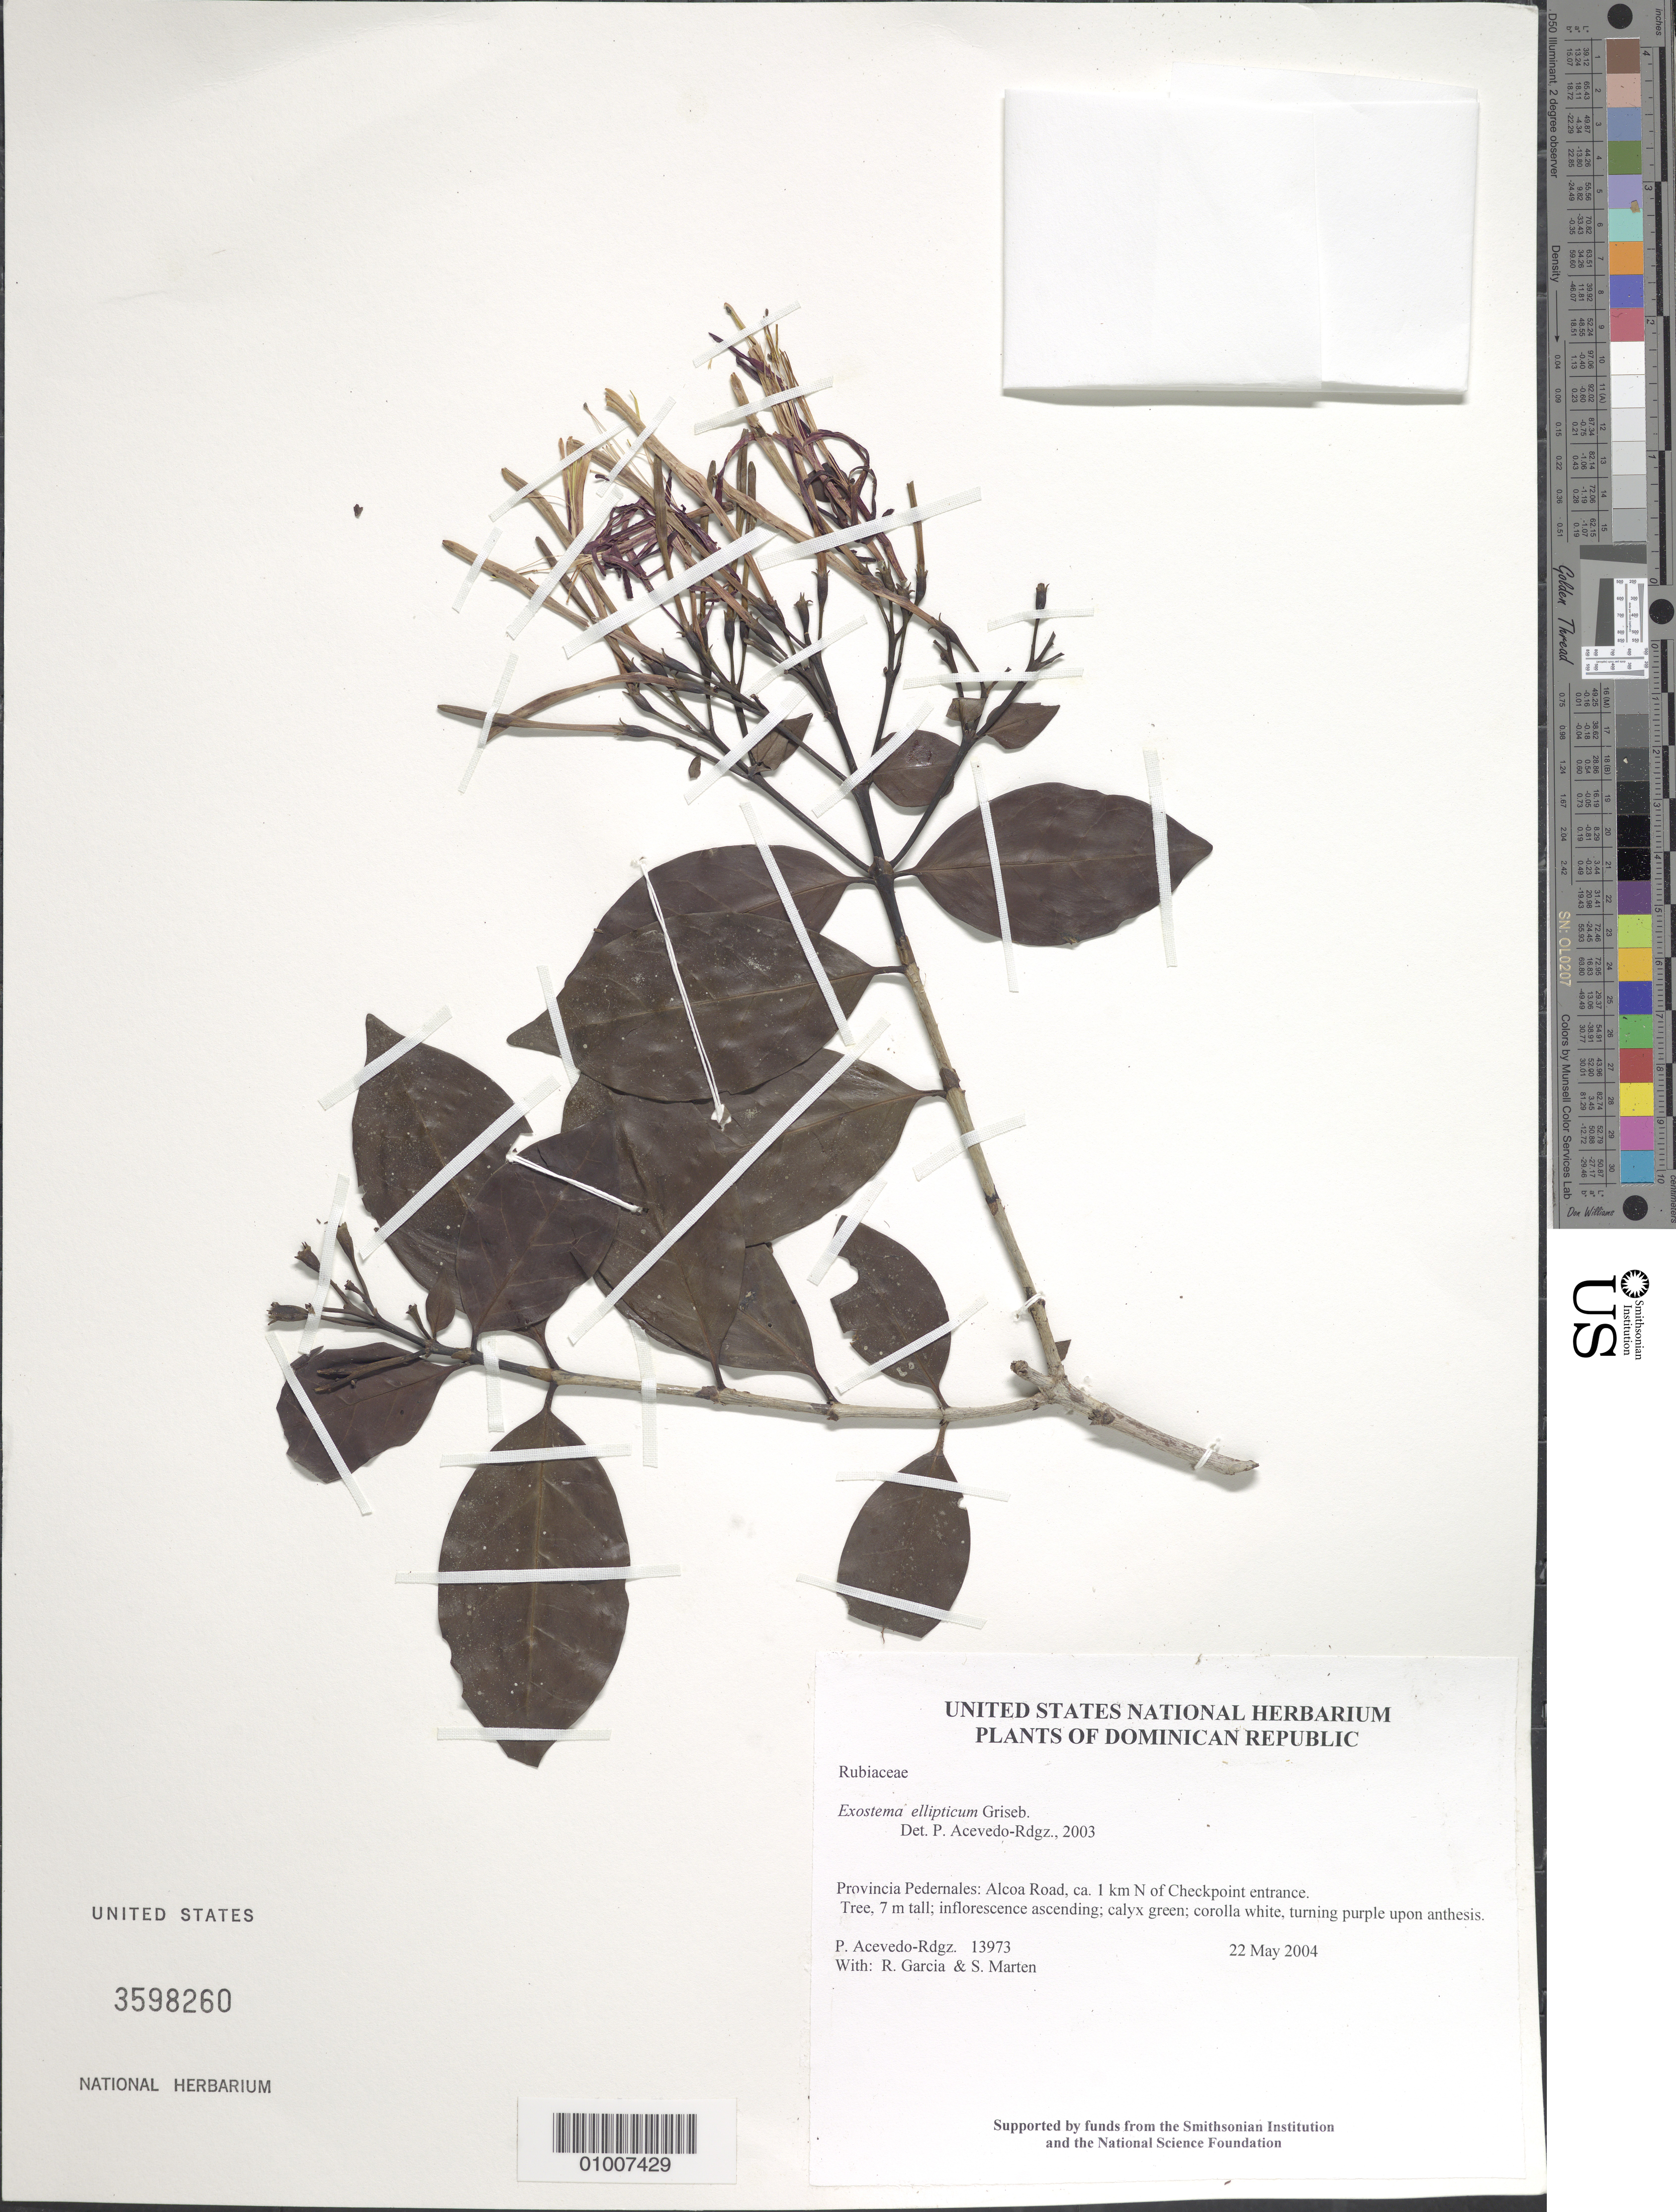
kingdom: Plantae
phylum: Tracheophyta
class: Magnoliopsida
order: Gentianales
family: Rubiaceae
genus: Exostema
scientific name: Exostema ellipticum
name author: Griseb.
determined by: Acevedo-Rodríguez, P., (BOT), Smithsonian Institution - National Museum of Natural History (UNITED STATES)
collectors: P. Acevedo-Rodr., R. G. García & S. Marten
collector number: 13973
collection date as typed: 22 May 2004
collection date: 2004-05-22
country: Dominican Republic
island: Hispaniola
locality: Provincia Pedernales: Alcoa Road, ca. 1 km N of Checkpoint entrance.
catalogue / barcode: US 3598260